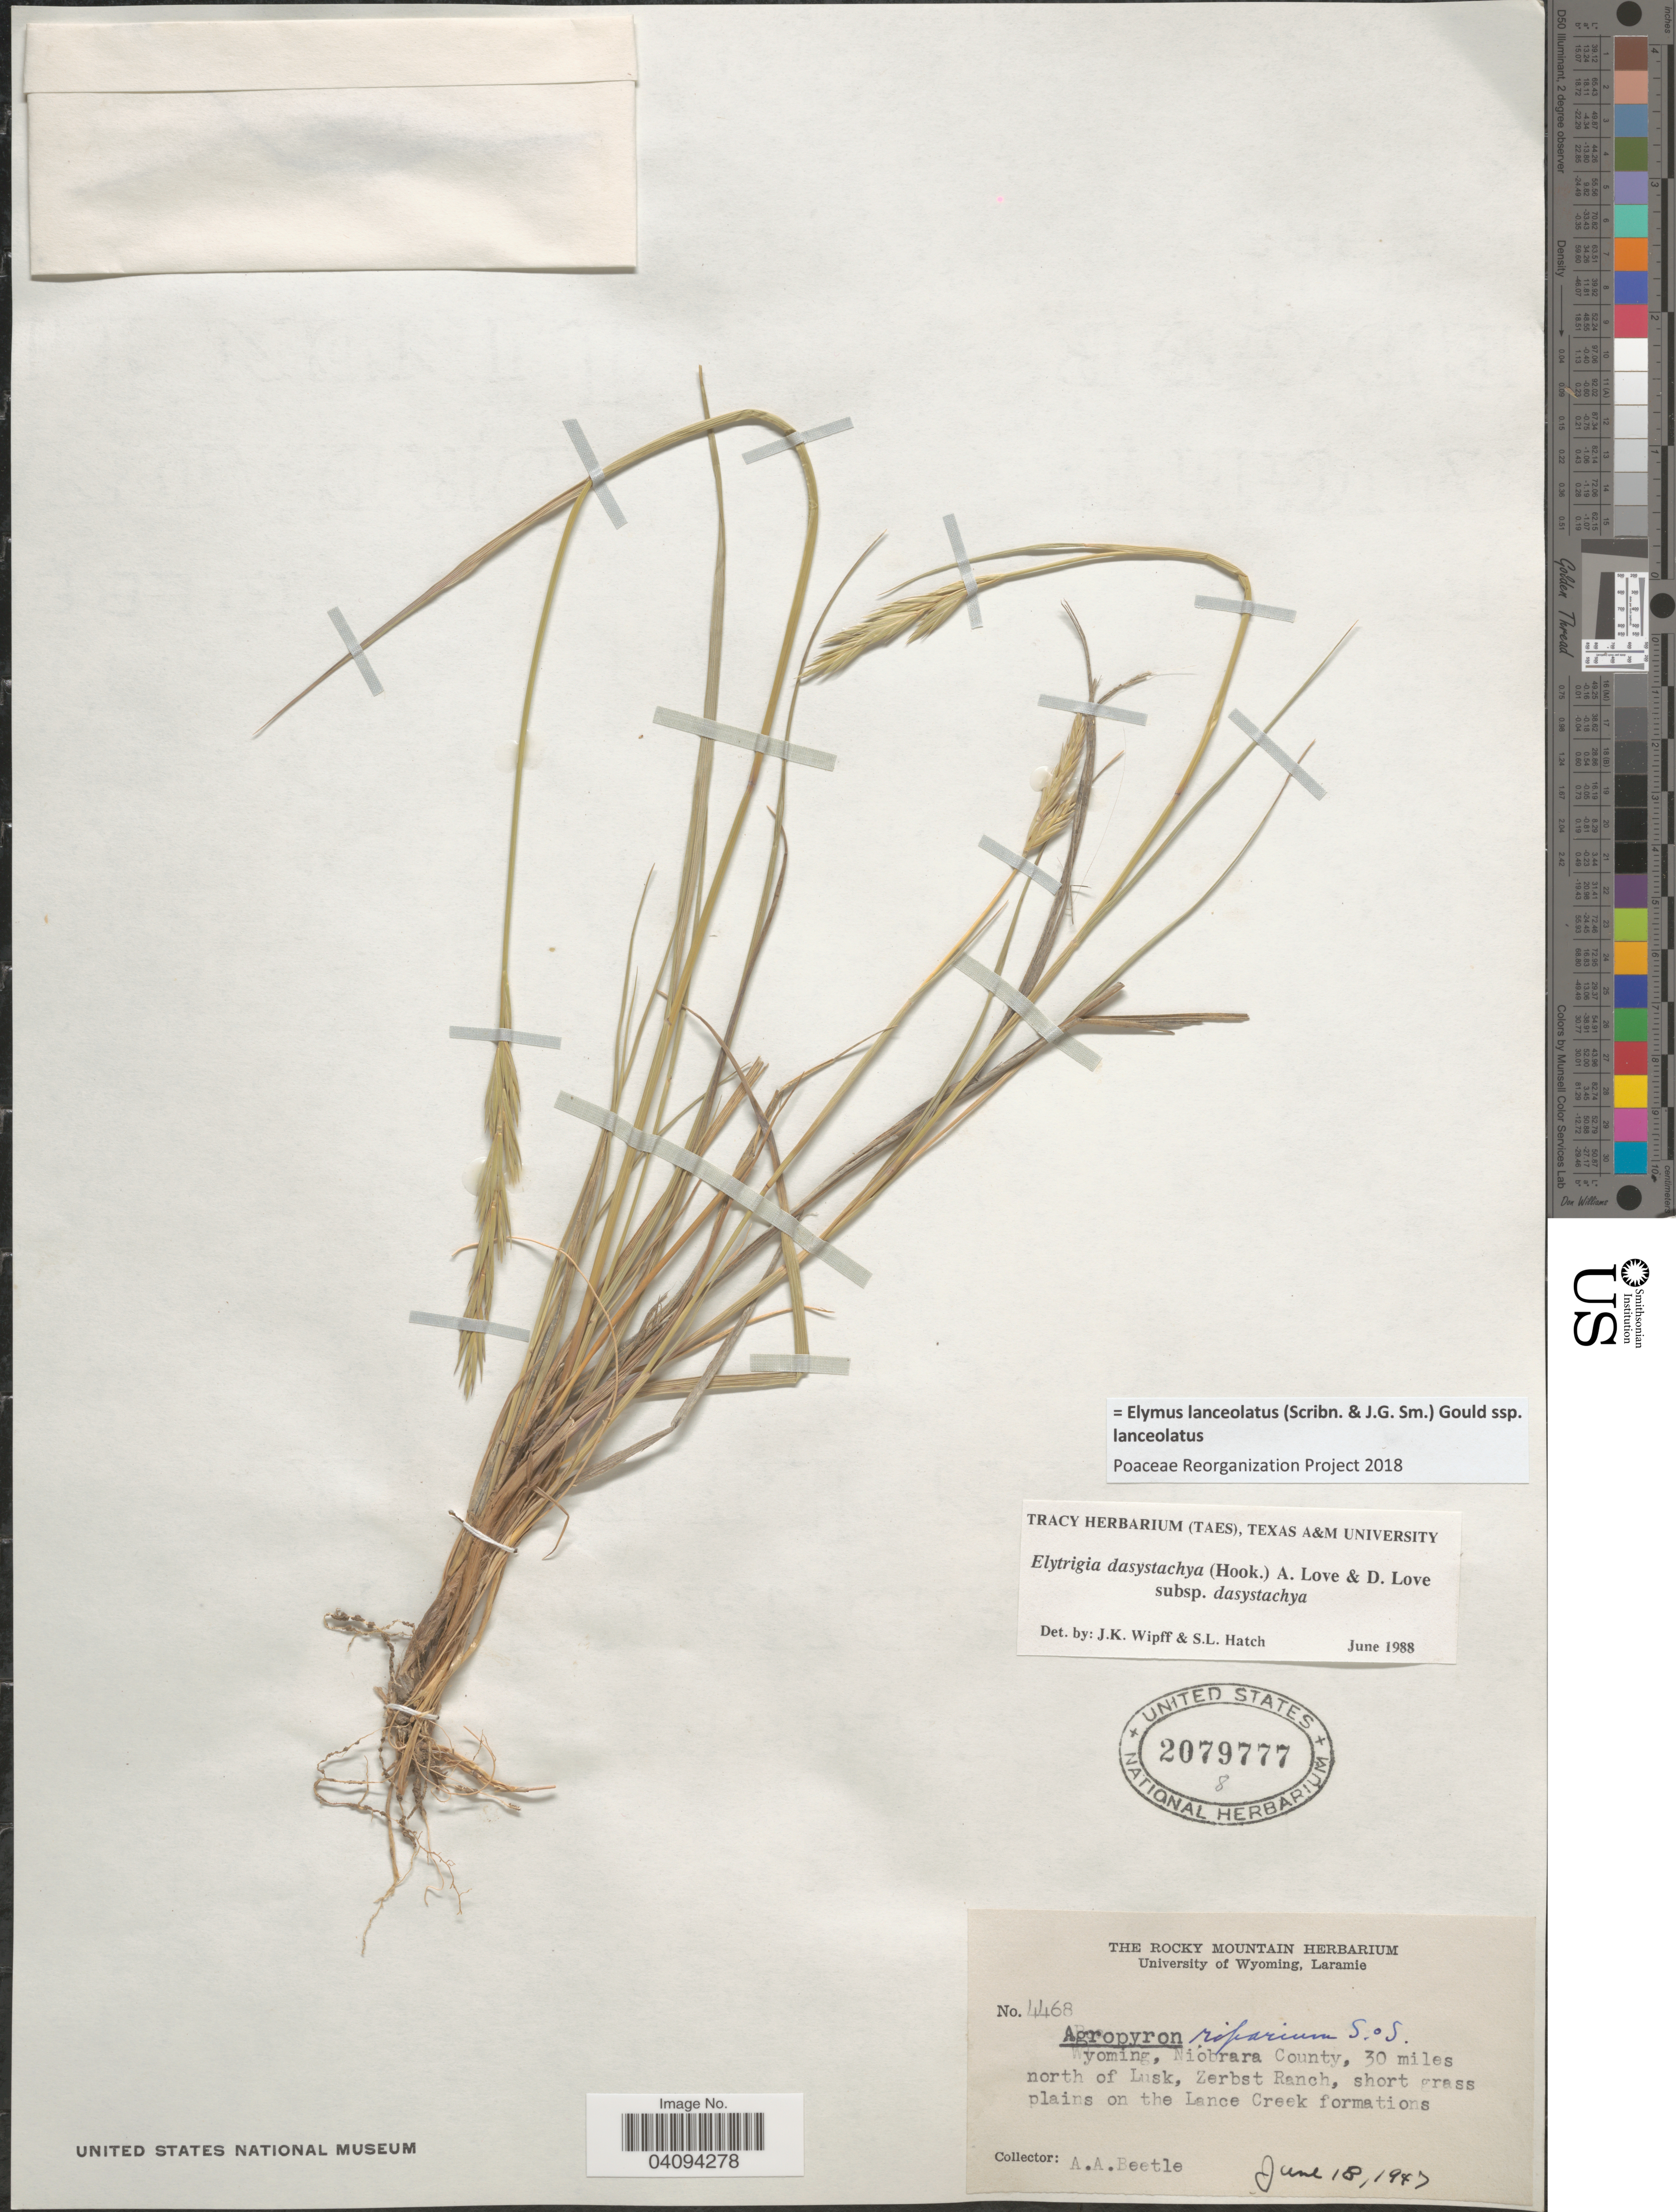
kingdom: Plantae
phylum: Tracheophyta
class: Liliopsida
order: Poales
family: Poaceae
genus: Elymus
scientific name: Elymus lanceolatus subsp. lanceolatus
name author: (Scribn. & J.G. Sm.) Gould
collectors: A. A. Beetle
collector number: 4468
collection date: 1947-06-18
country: United States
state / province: Wyoming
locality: Niobrara County, 30 miles north of Lusk, Zerbst Ranch, short grass plains on the Lance Creek formation.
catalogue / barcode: US 2079777